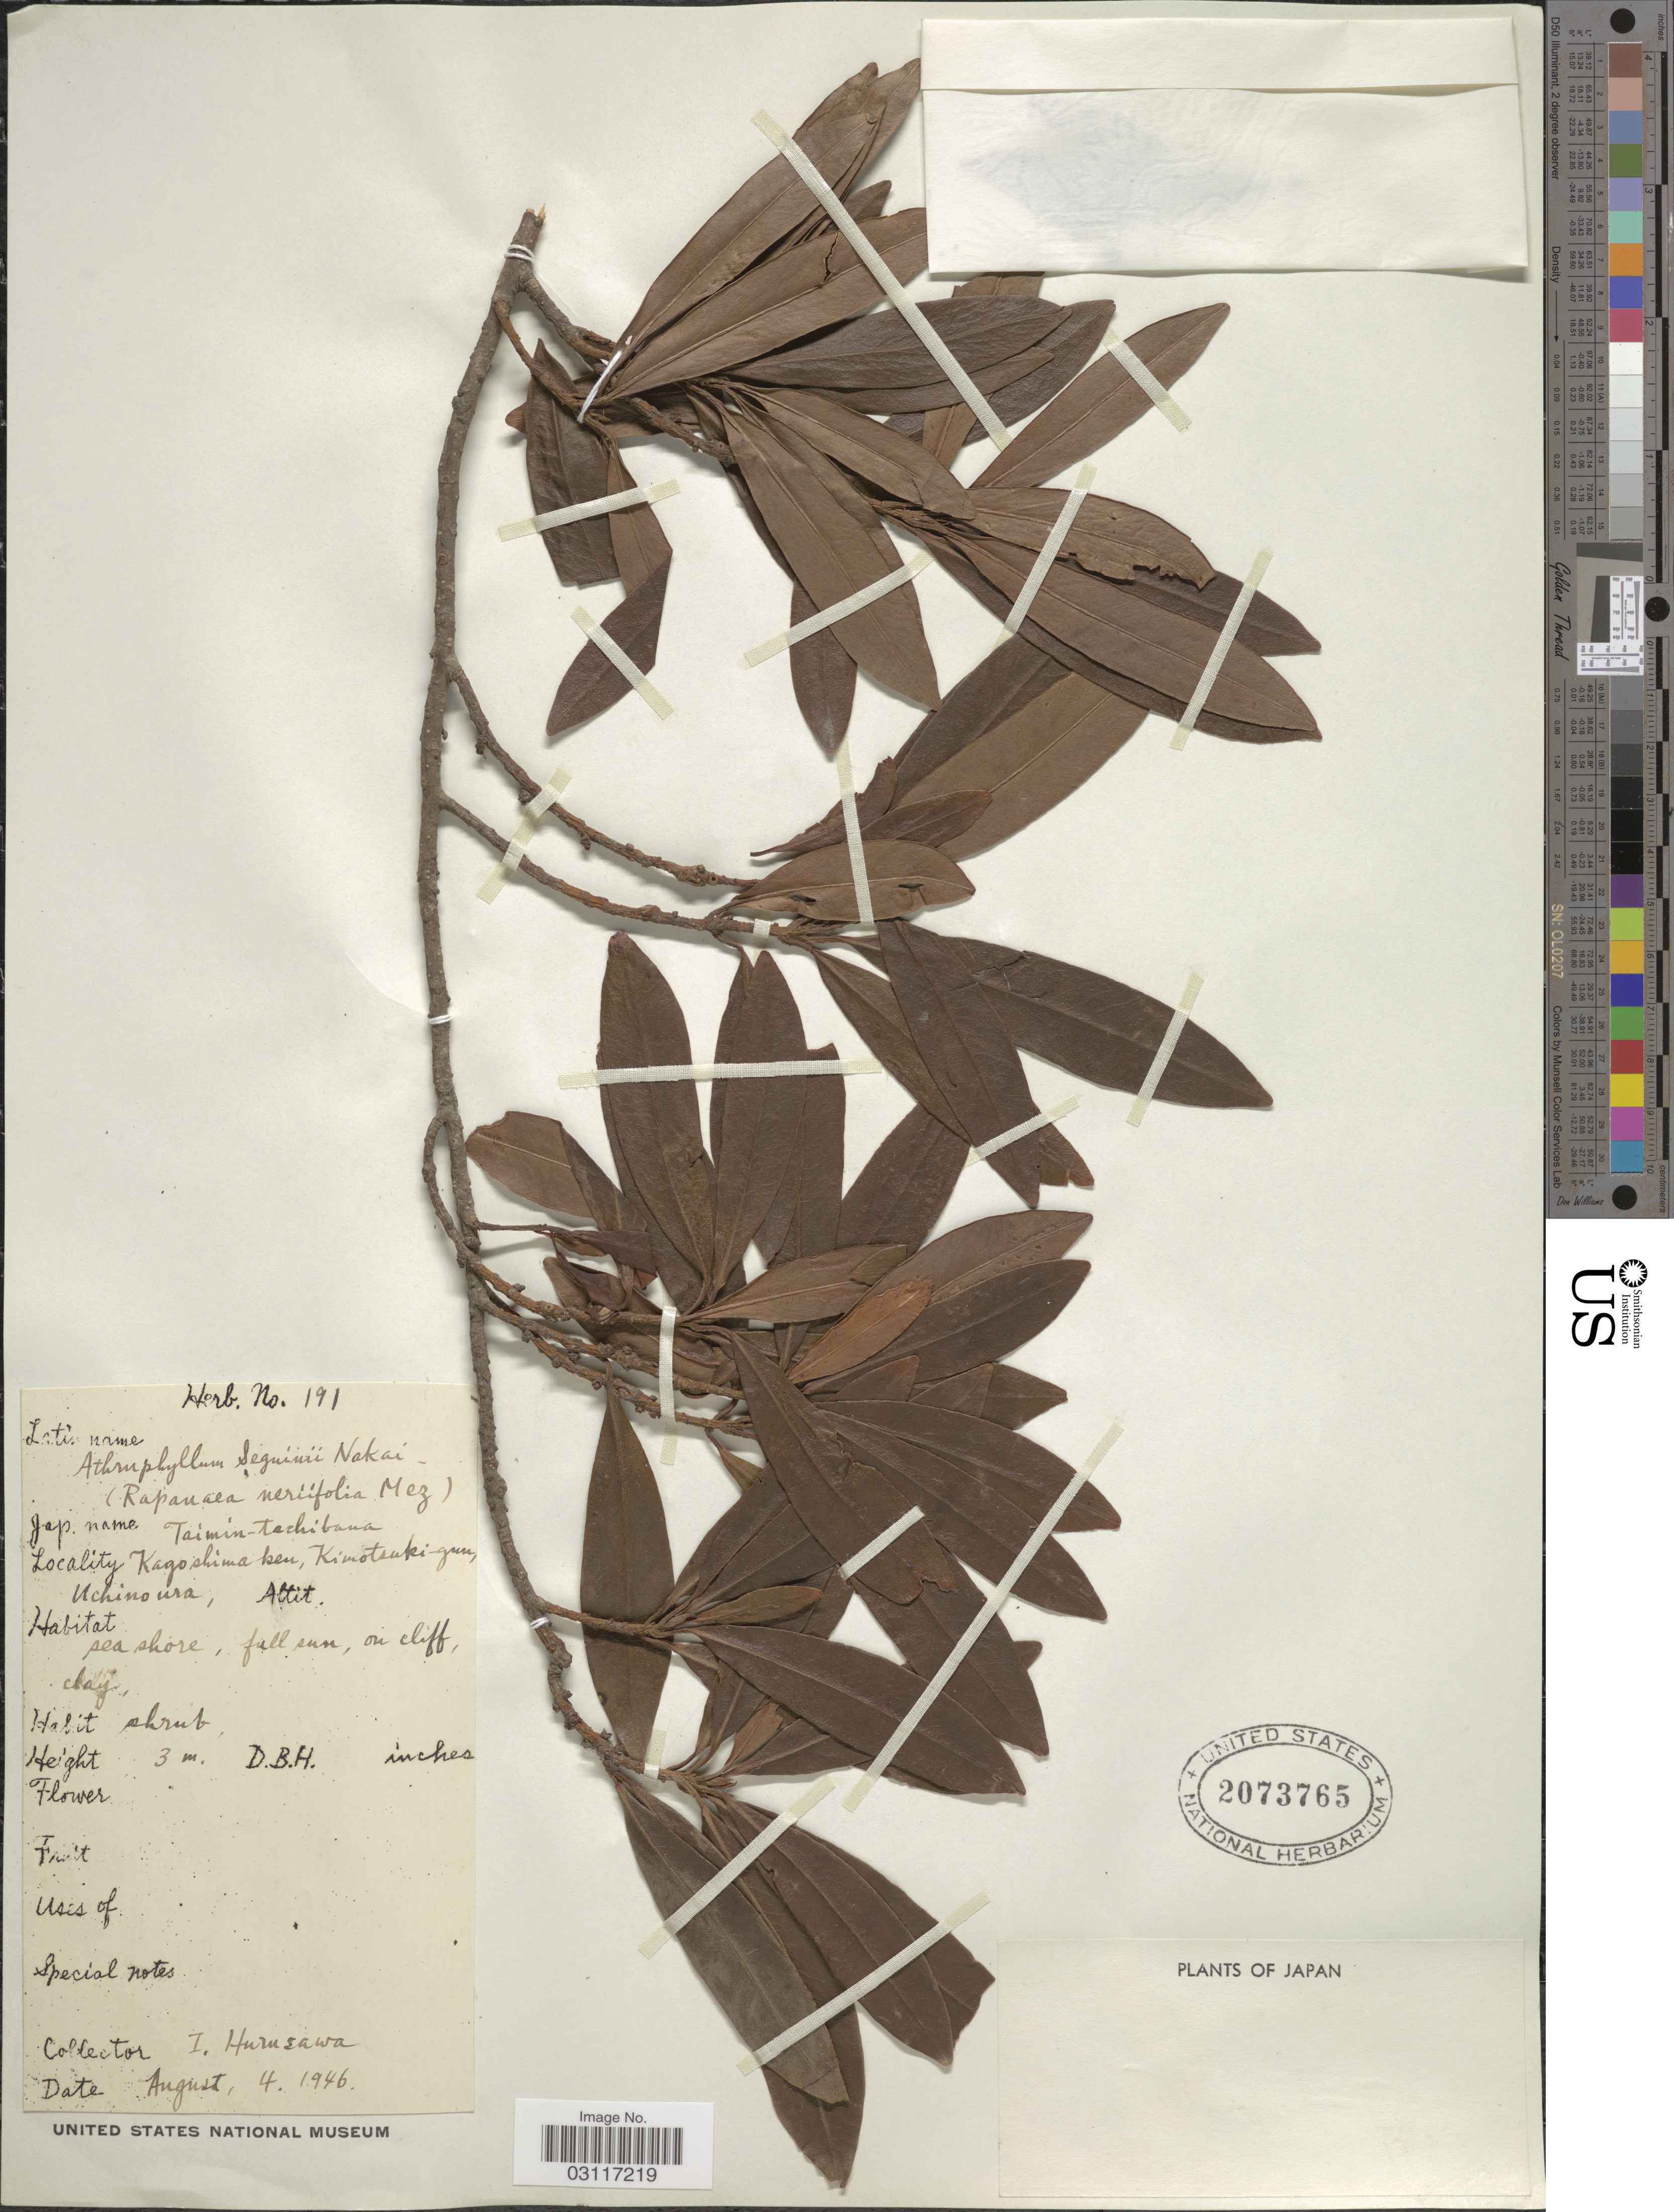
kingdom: Plantae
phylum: Tracheophyta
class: Magnoliopsida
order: Ericales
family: Primulaceae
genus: Myrsine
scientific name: Myrsine seguinii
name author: H. Lév.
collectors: I. Hurusawa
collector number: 191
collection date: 1946-08-04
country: Japan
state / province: Kagosima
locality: Kagoshima-ken, Kimotsuki-gun, Uchinoura.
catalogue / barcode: US 2073765